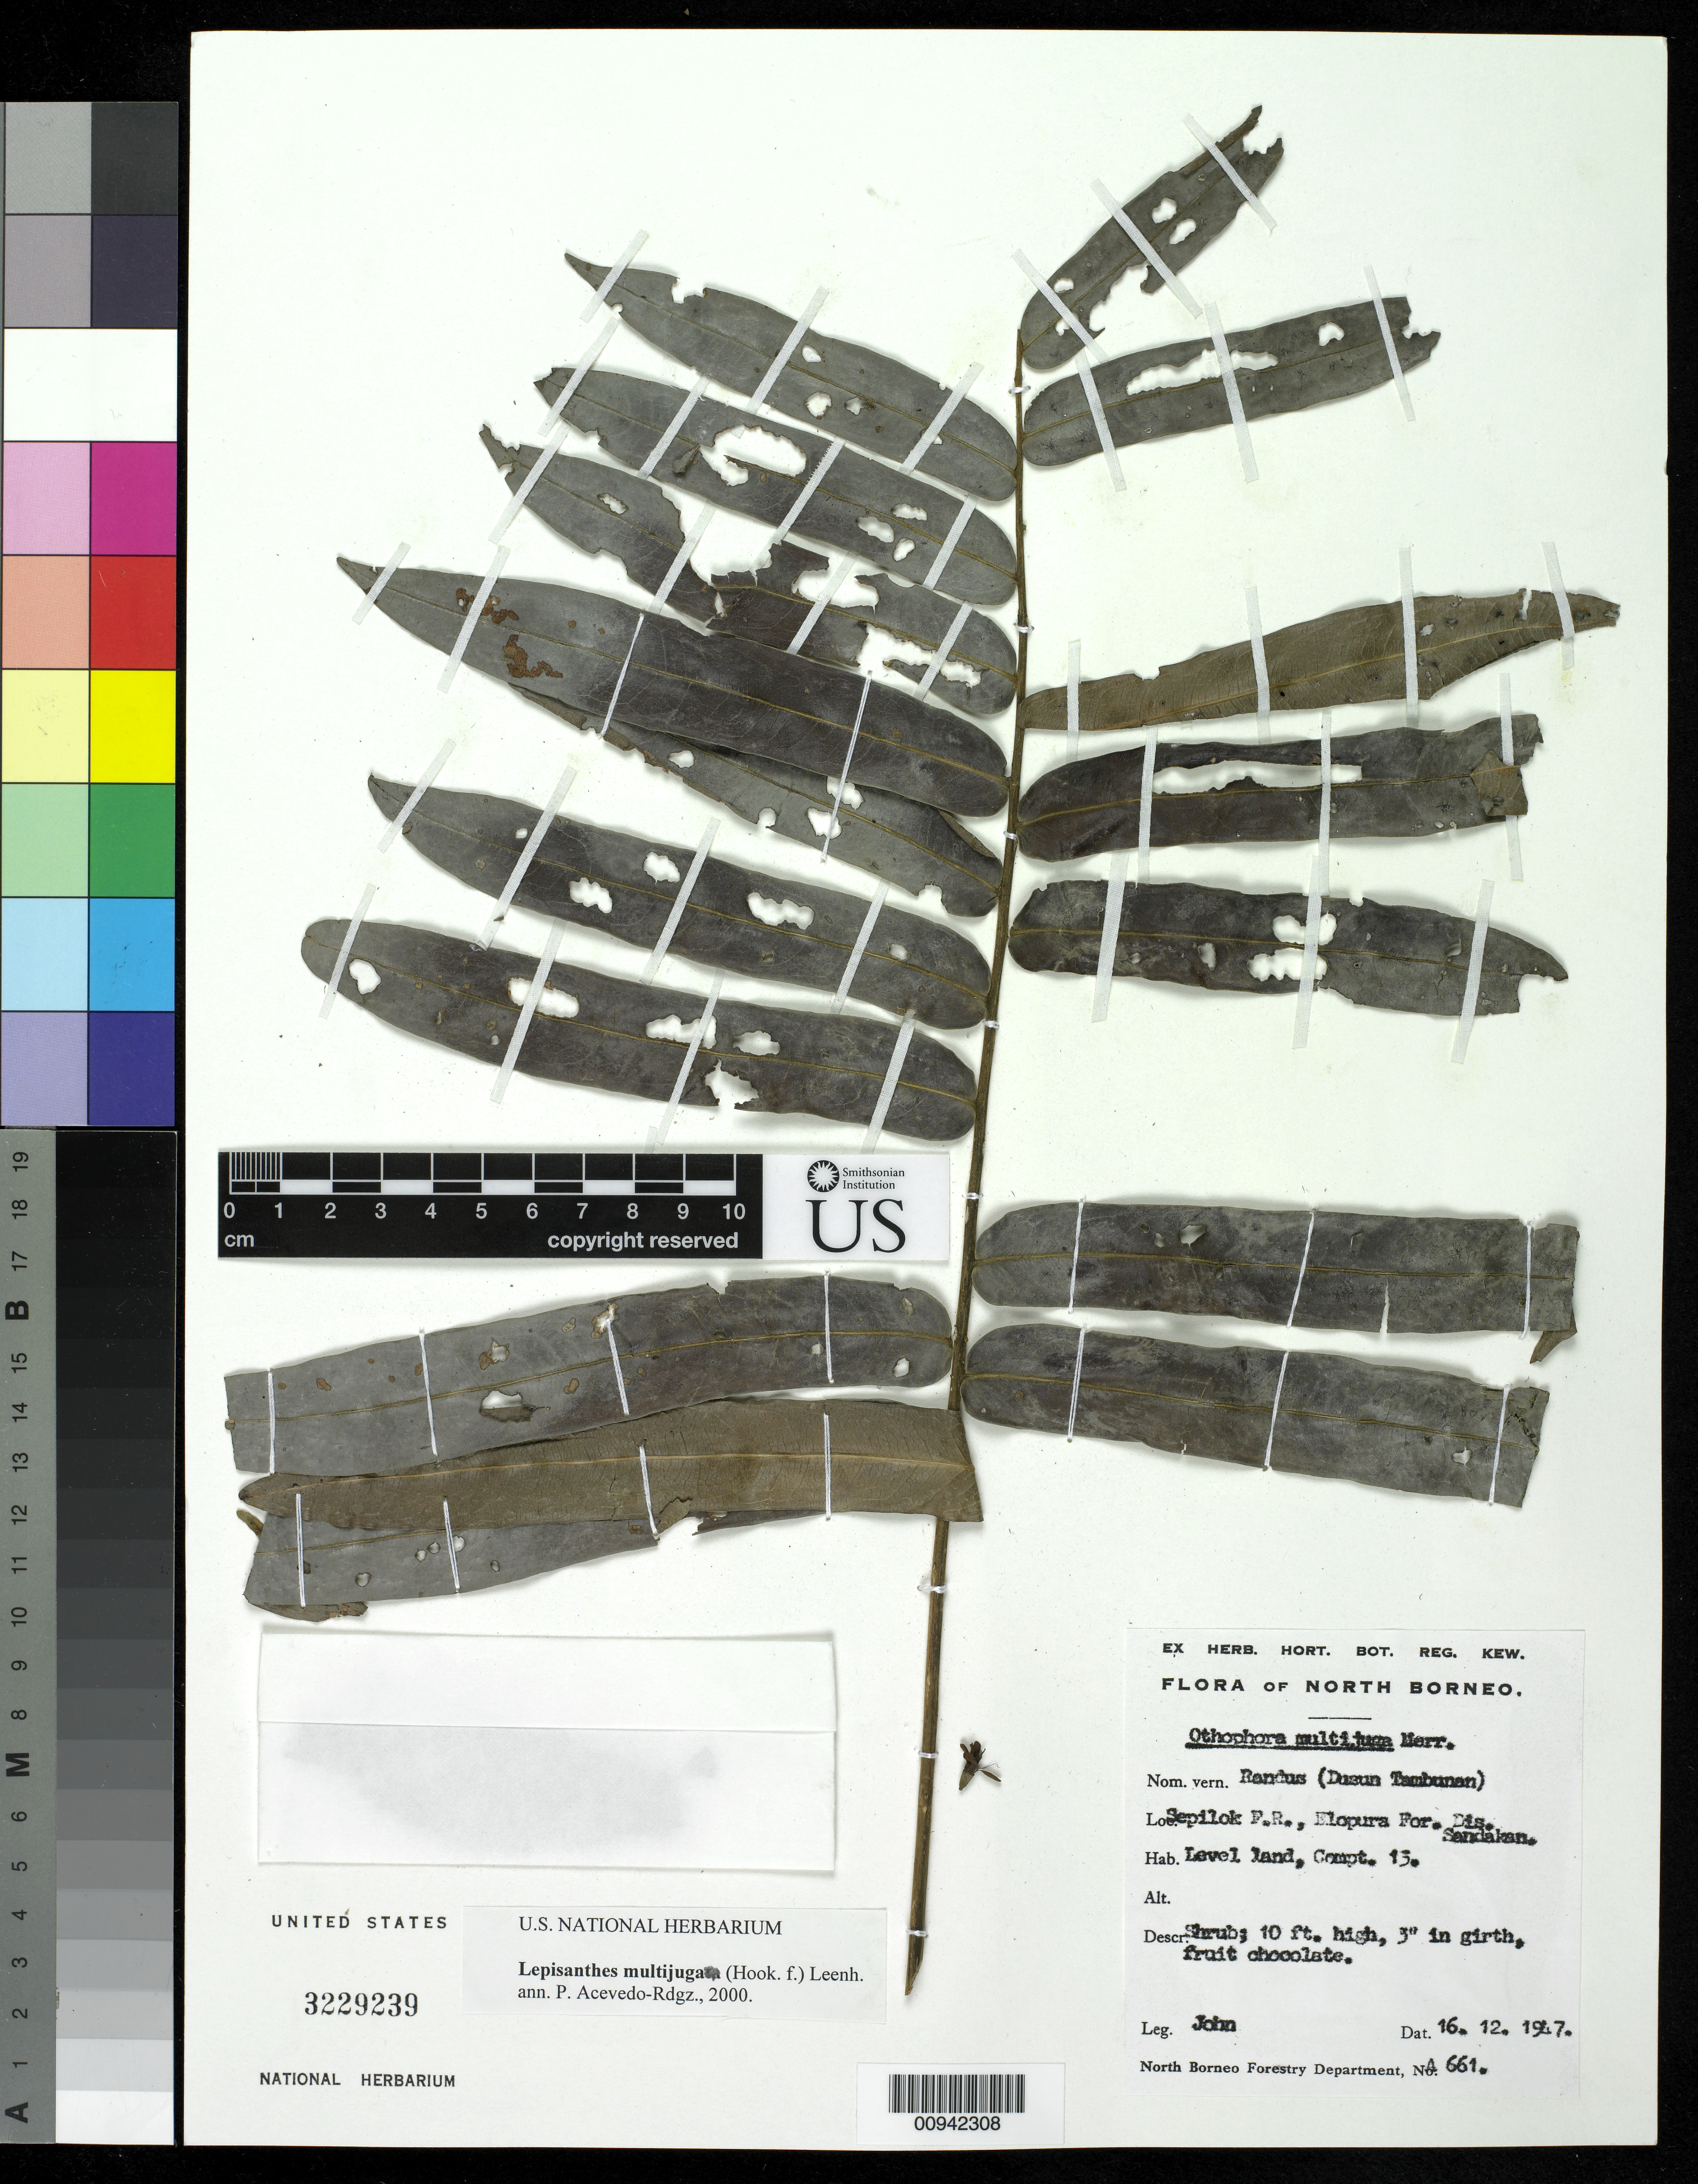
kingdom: Plantae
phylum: Tracheophyta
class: Magnoliopsida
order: Sapindales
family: Sapindaceae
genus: Lepisanthes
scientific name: Lepisanthes multijuga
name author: (Hook. f.) Leenh.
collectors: -. John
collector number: A 661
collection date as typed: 16 Dec 1947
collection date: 1947-12-16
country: Malaysia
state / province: Sabah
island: Borneo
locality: Sepilok F.D., Elopura F.D., Sandakan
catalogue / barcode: US 3229239